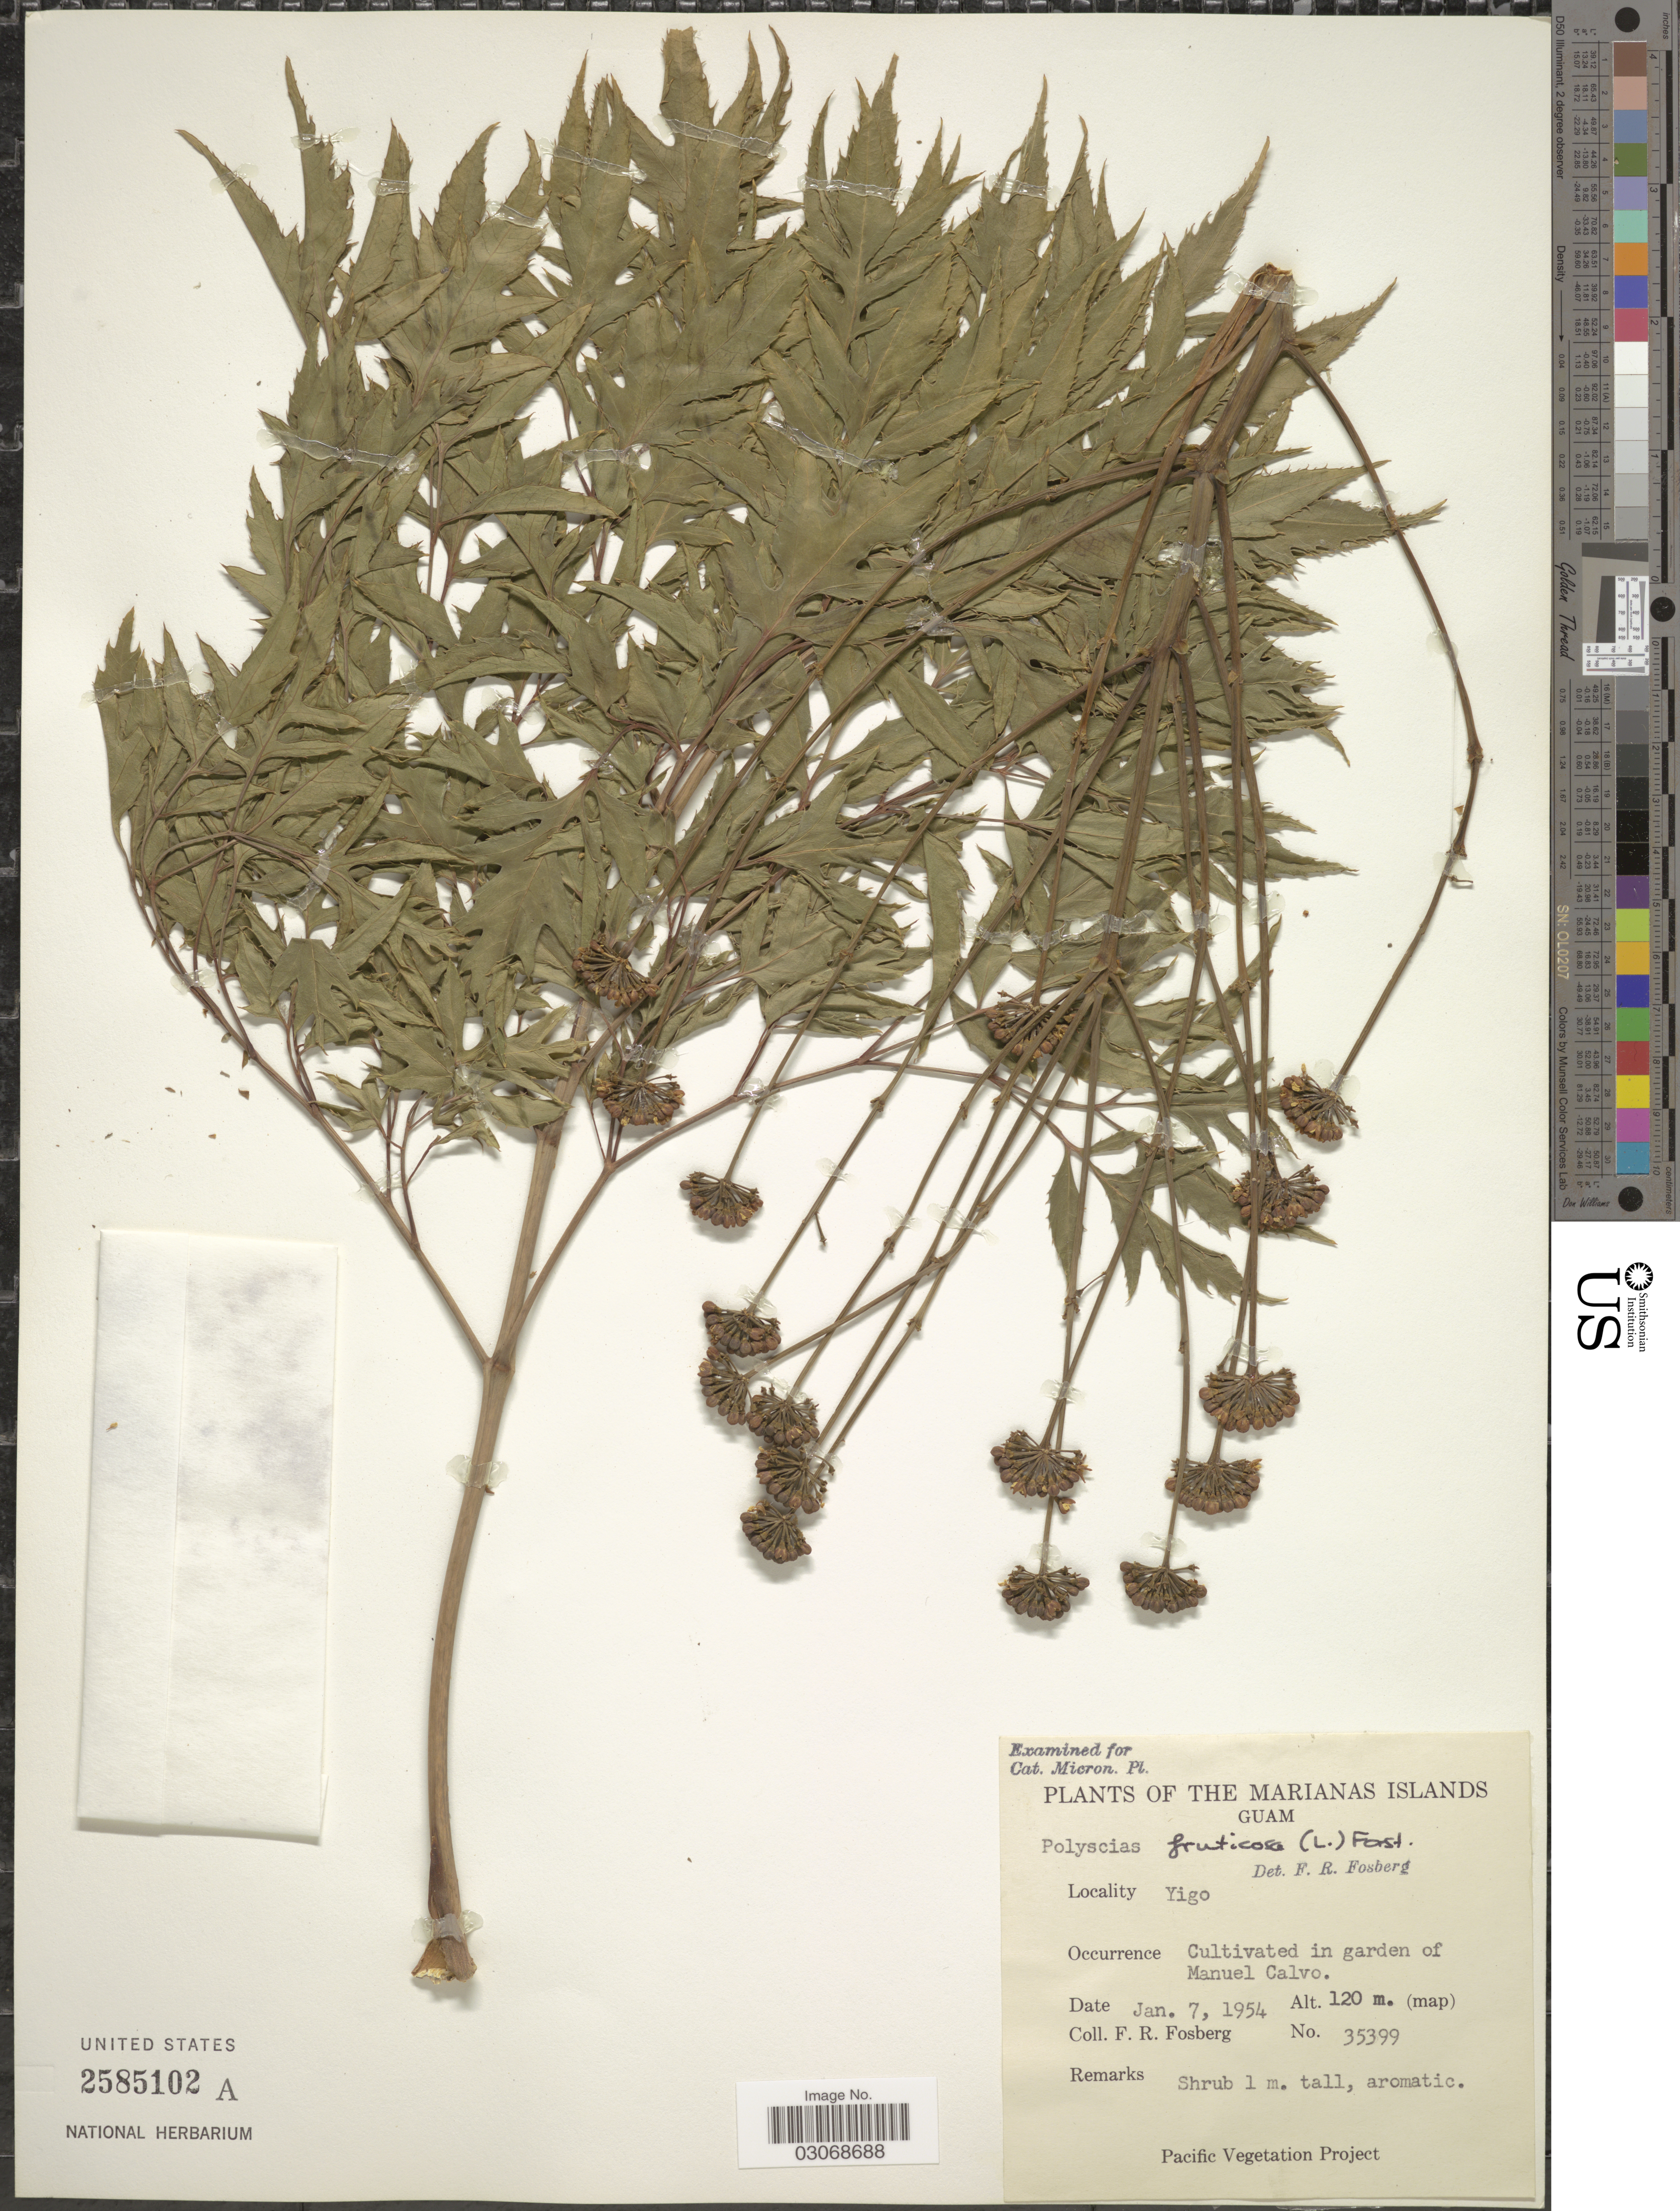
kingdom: Plantae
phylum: Tracheophyta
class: Magnoliopsida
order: Apiales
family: Araliaceae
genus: Polyscias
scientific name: Polyscias fruticosa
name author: (L.) Harms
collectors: F. R. Fosberg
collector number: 35399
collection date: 1954-01-07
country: Guam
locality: The Marianas Islands, Guam, Yigo, Cultivated in garden of Manuel Calvo.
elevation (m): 120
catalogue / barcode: US 2585102A